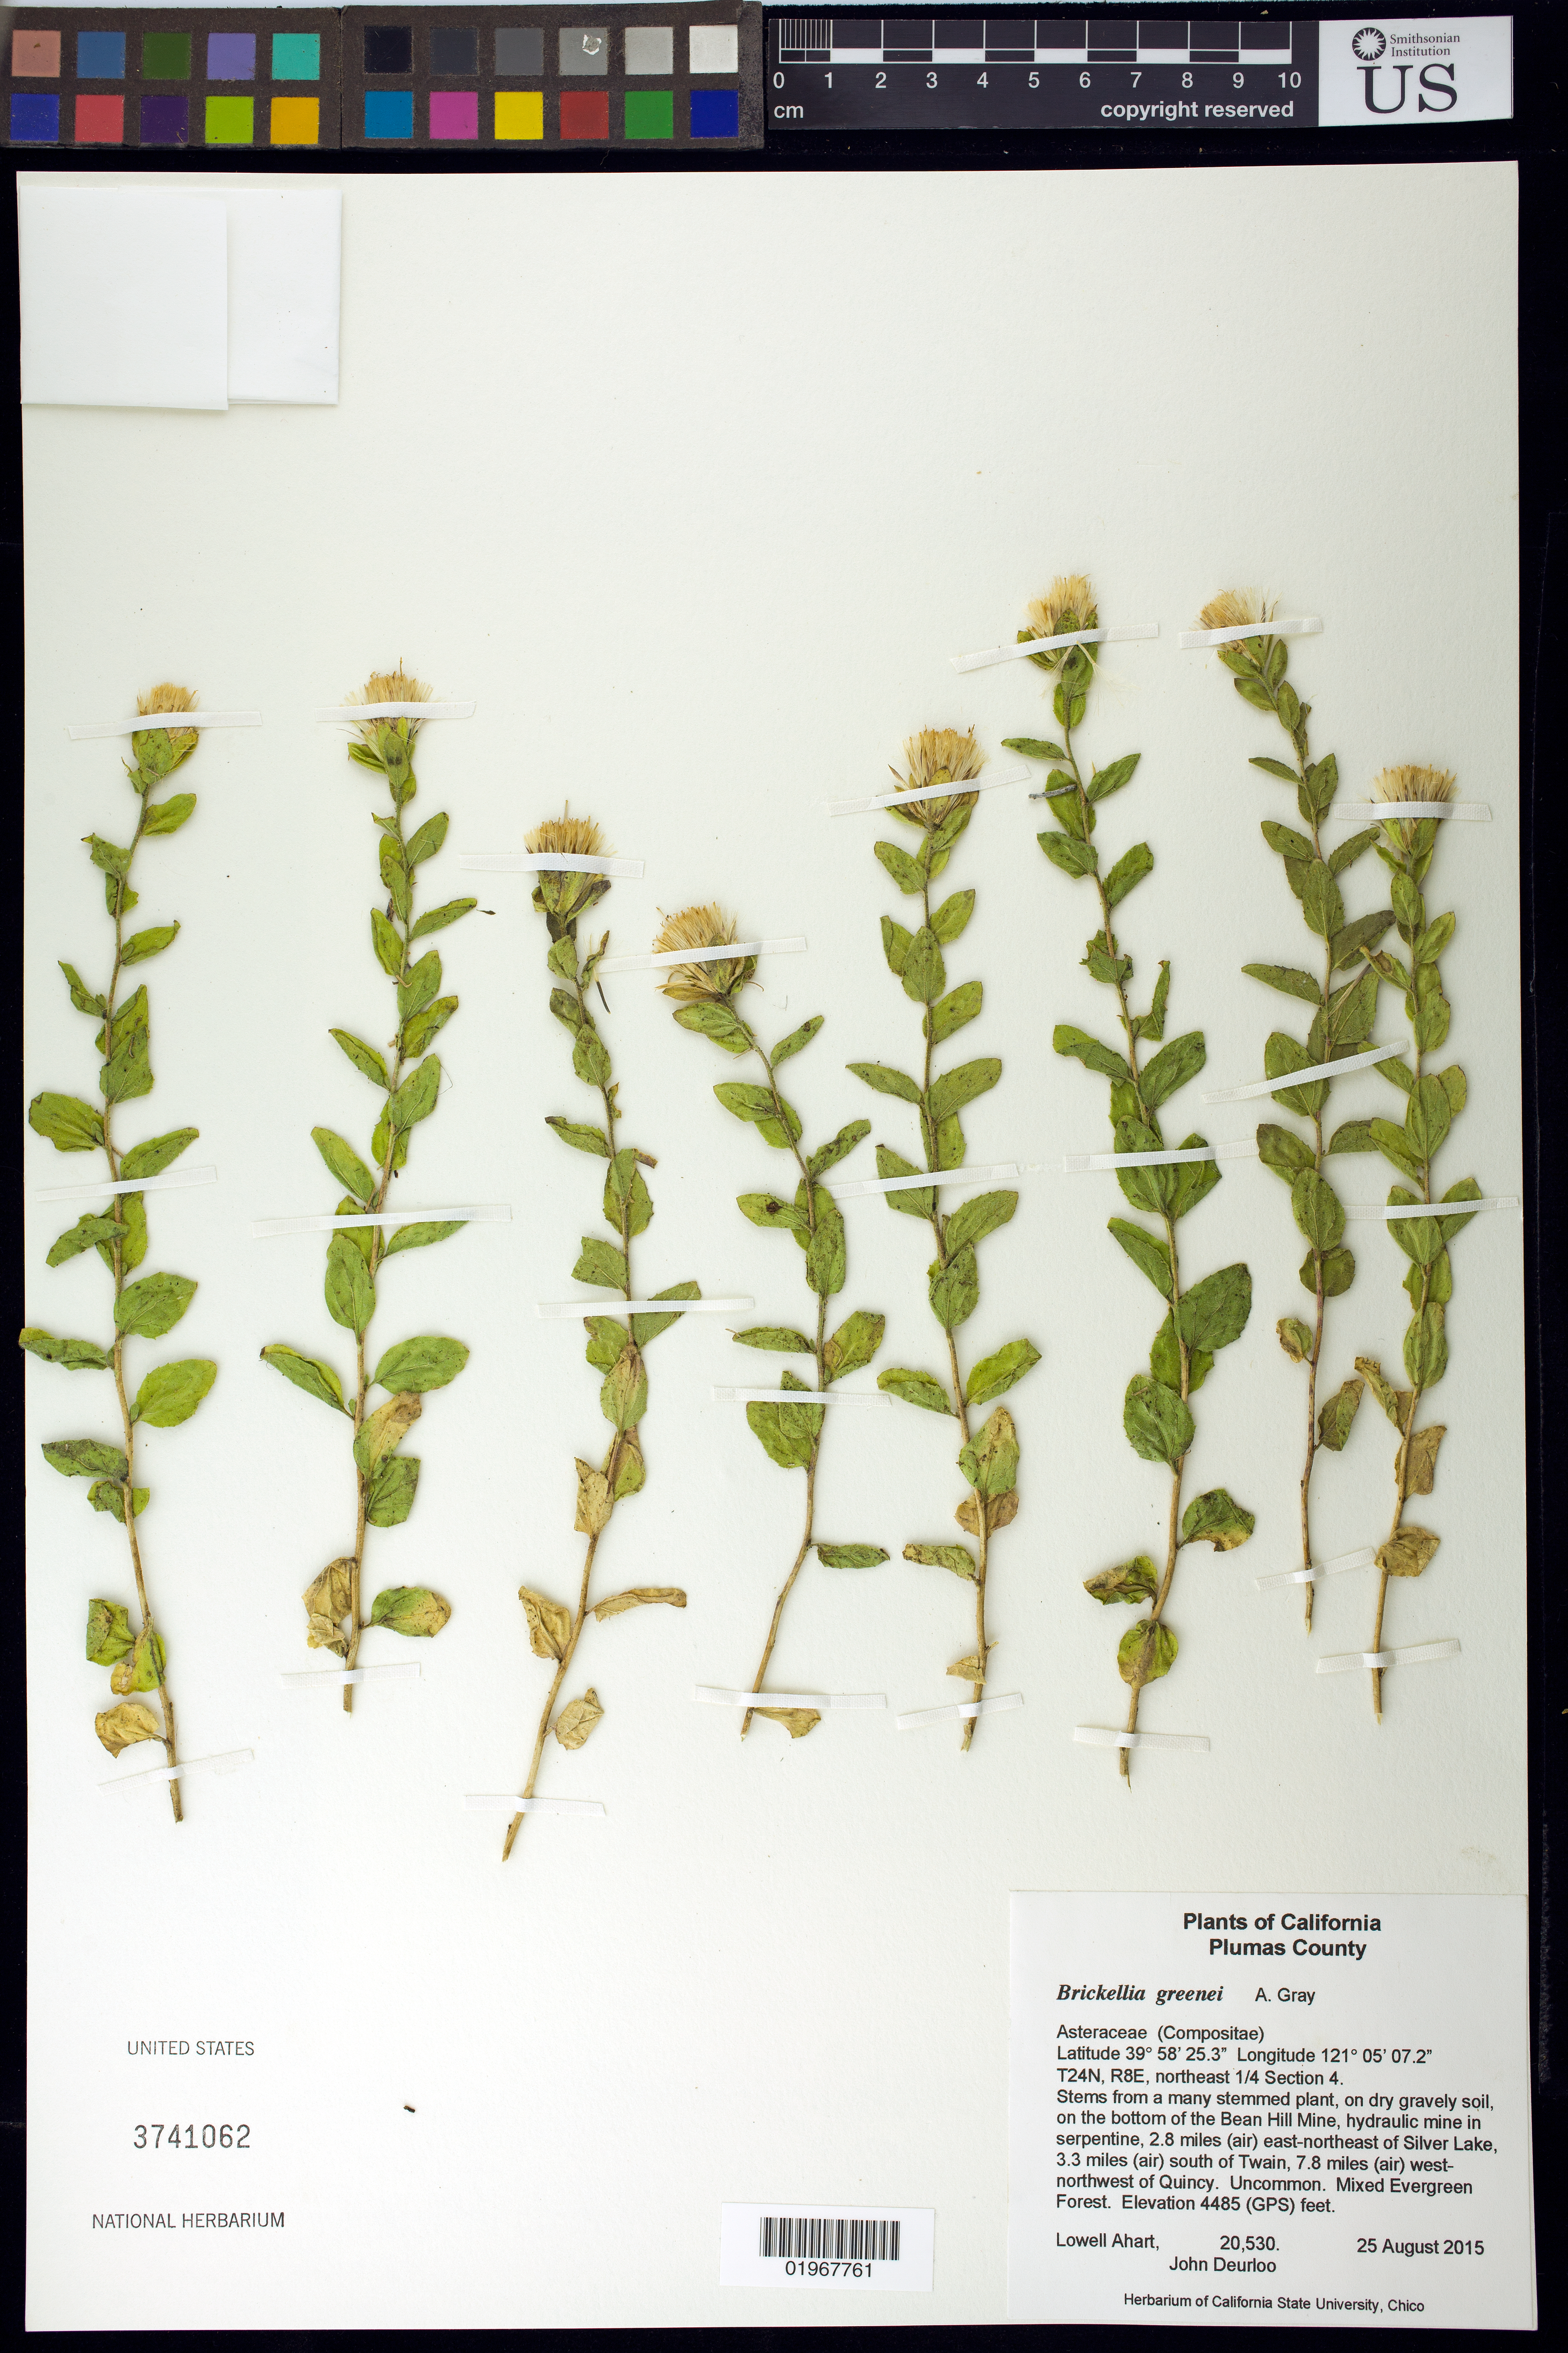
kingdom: Plantae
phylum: Tracheophyta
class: Magnoliopsida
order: Asterales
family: Asteraceae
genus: Brickellia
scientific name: Brickellia greenei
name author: A. Gray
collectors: L. Ahart & J. Deurloo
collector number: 20530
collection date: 2015-08-25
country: United States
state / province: California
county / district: Plumas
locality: T24N, R8E, northeast 1/4 section 4. Bottom of the Bean Hill Mine, hydraulic mine in sepentine, 2.8 miles (air) east-northeast of Silver Lake, 3.3 miles (air) south of Twain, 7.8 miles (air) west-northwest of Quincy.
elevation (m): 1367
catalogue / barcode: US 3741062